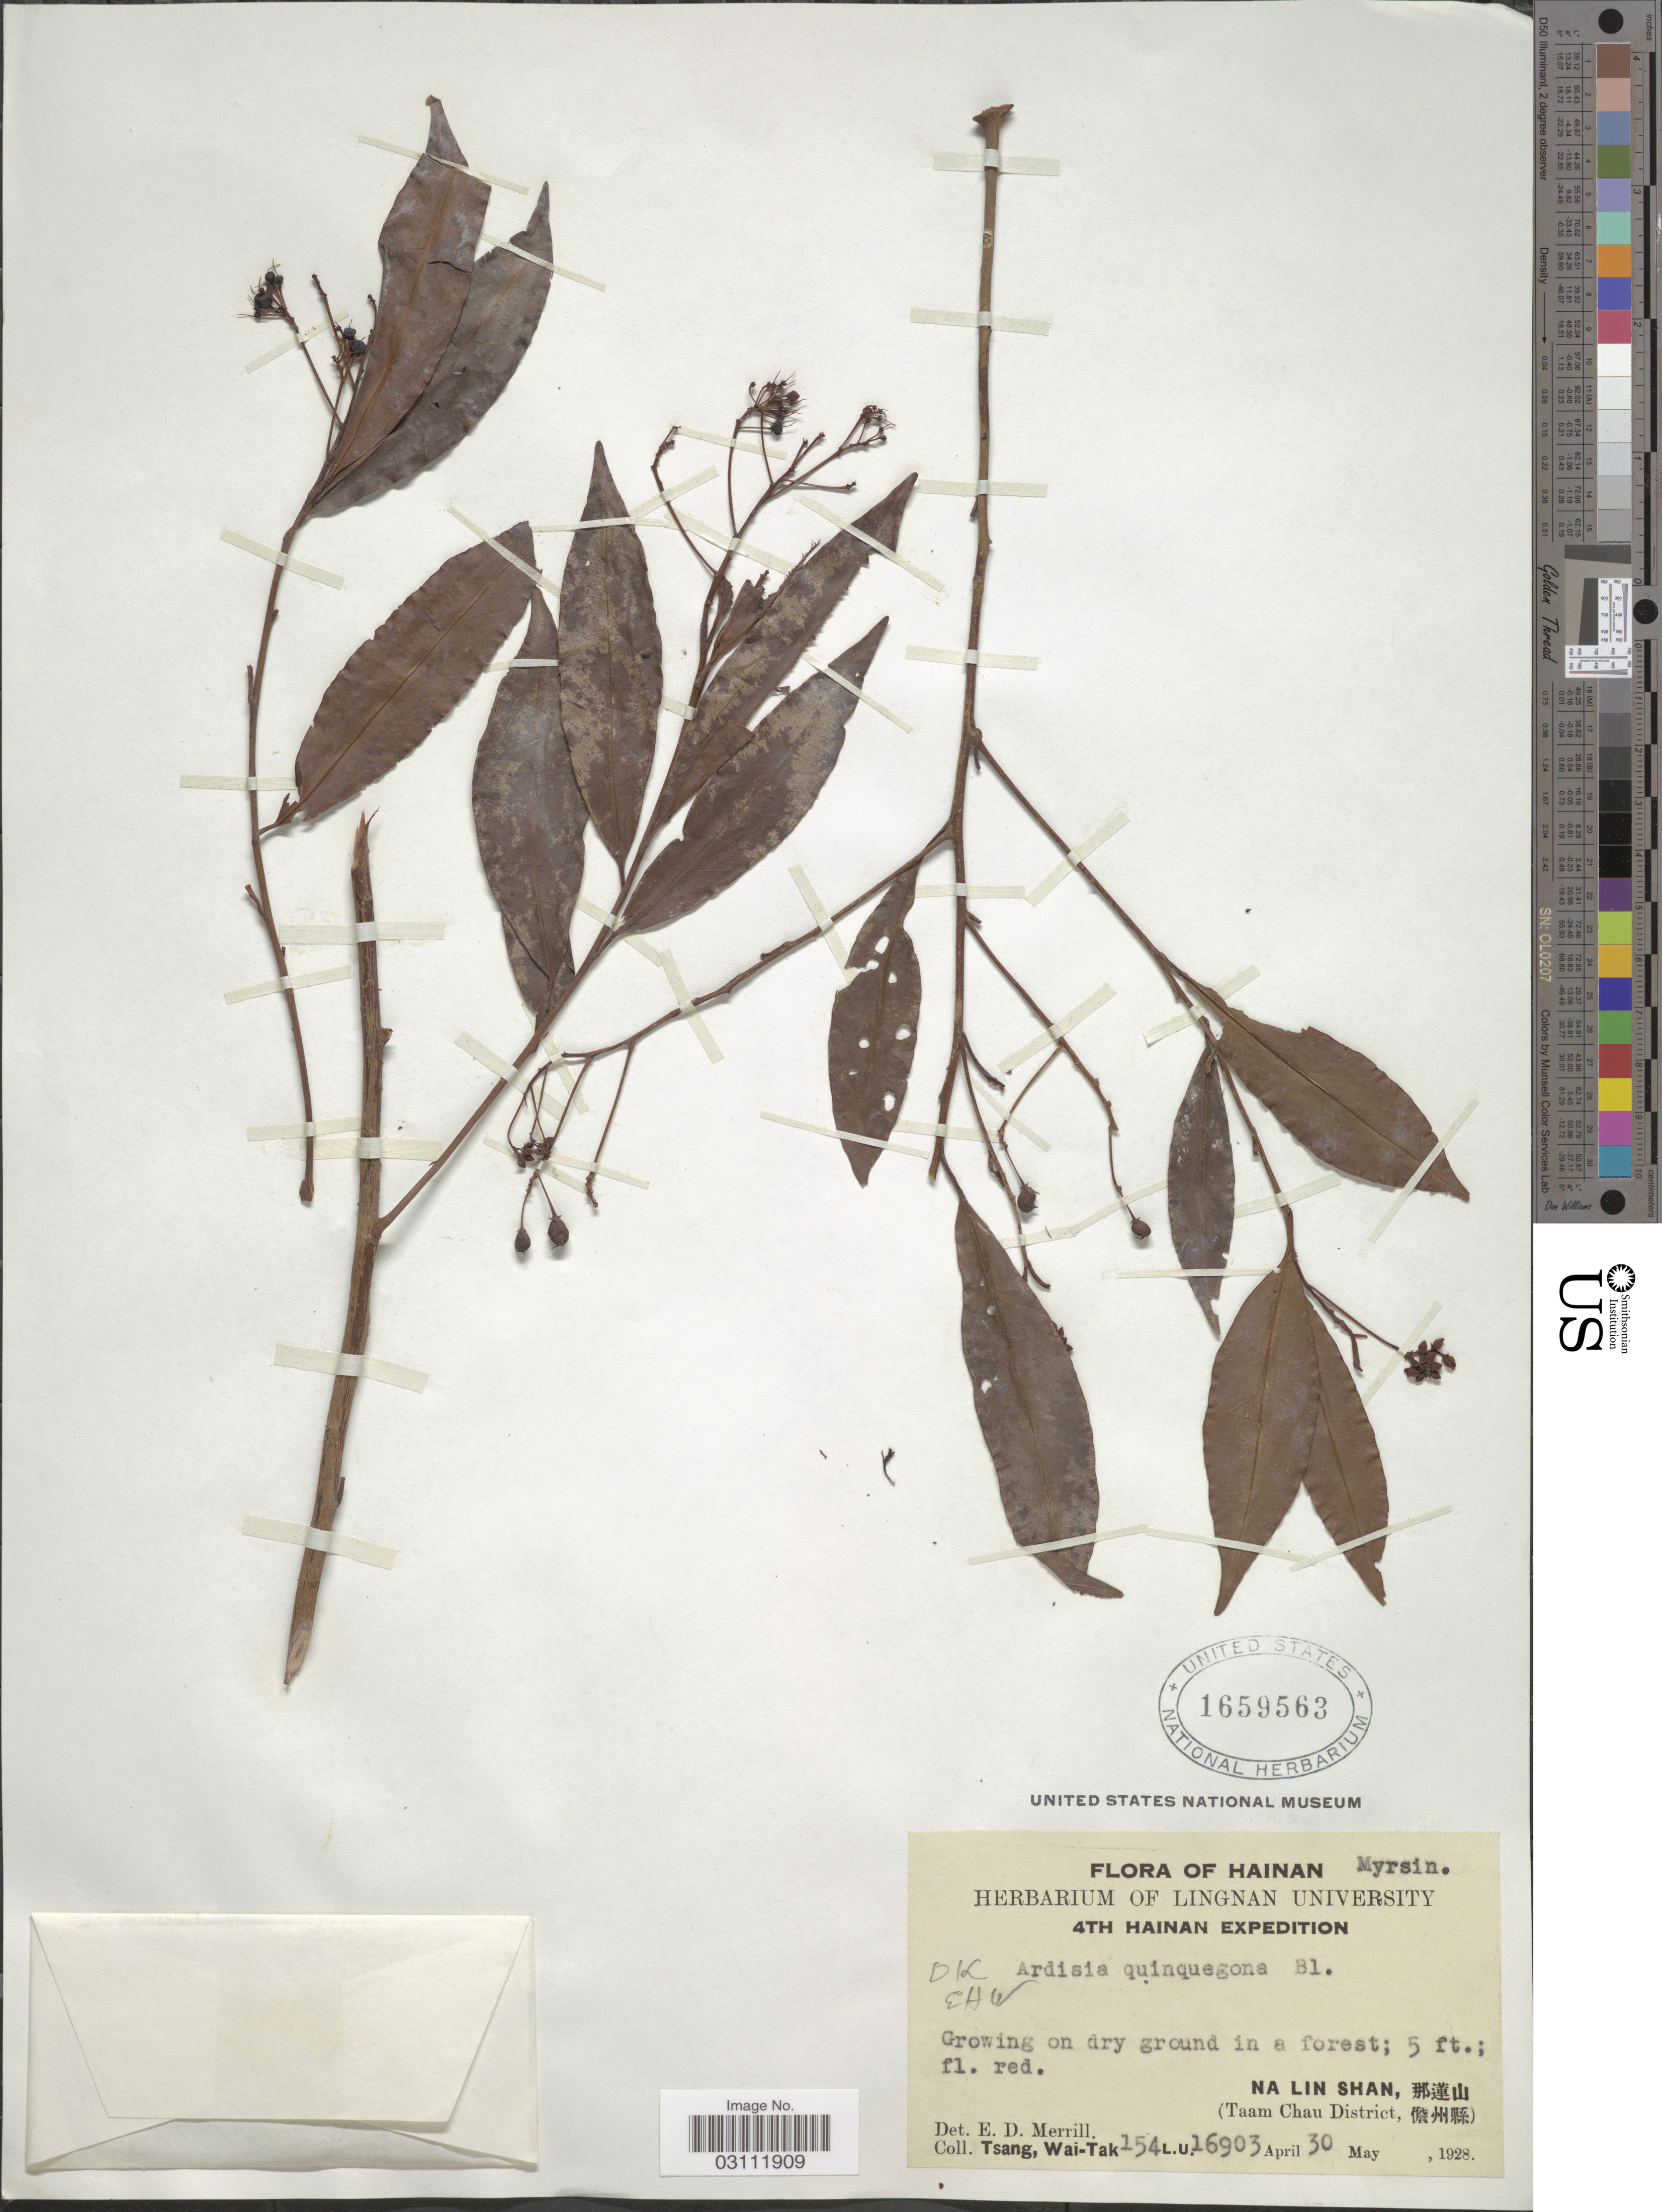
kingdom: Plantae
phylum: Tracheophyta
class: Magnoliopsida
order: Ericales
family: Primulaceae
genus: Ardisia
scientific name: Ardisia quinquegona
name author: Blume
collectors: W. T. Tsang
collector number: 154/L.U.16903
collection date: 1928-04-30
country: China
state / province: Hainan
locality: Na Lin Shan (Taam Chau District).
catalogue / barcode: US 1659563